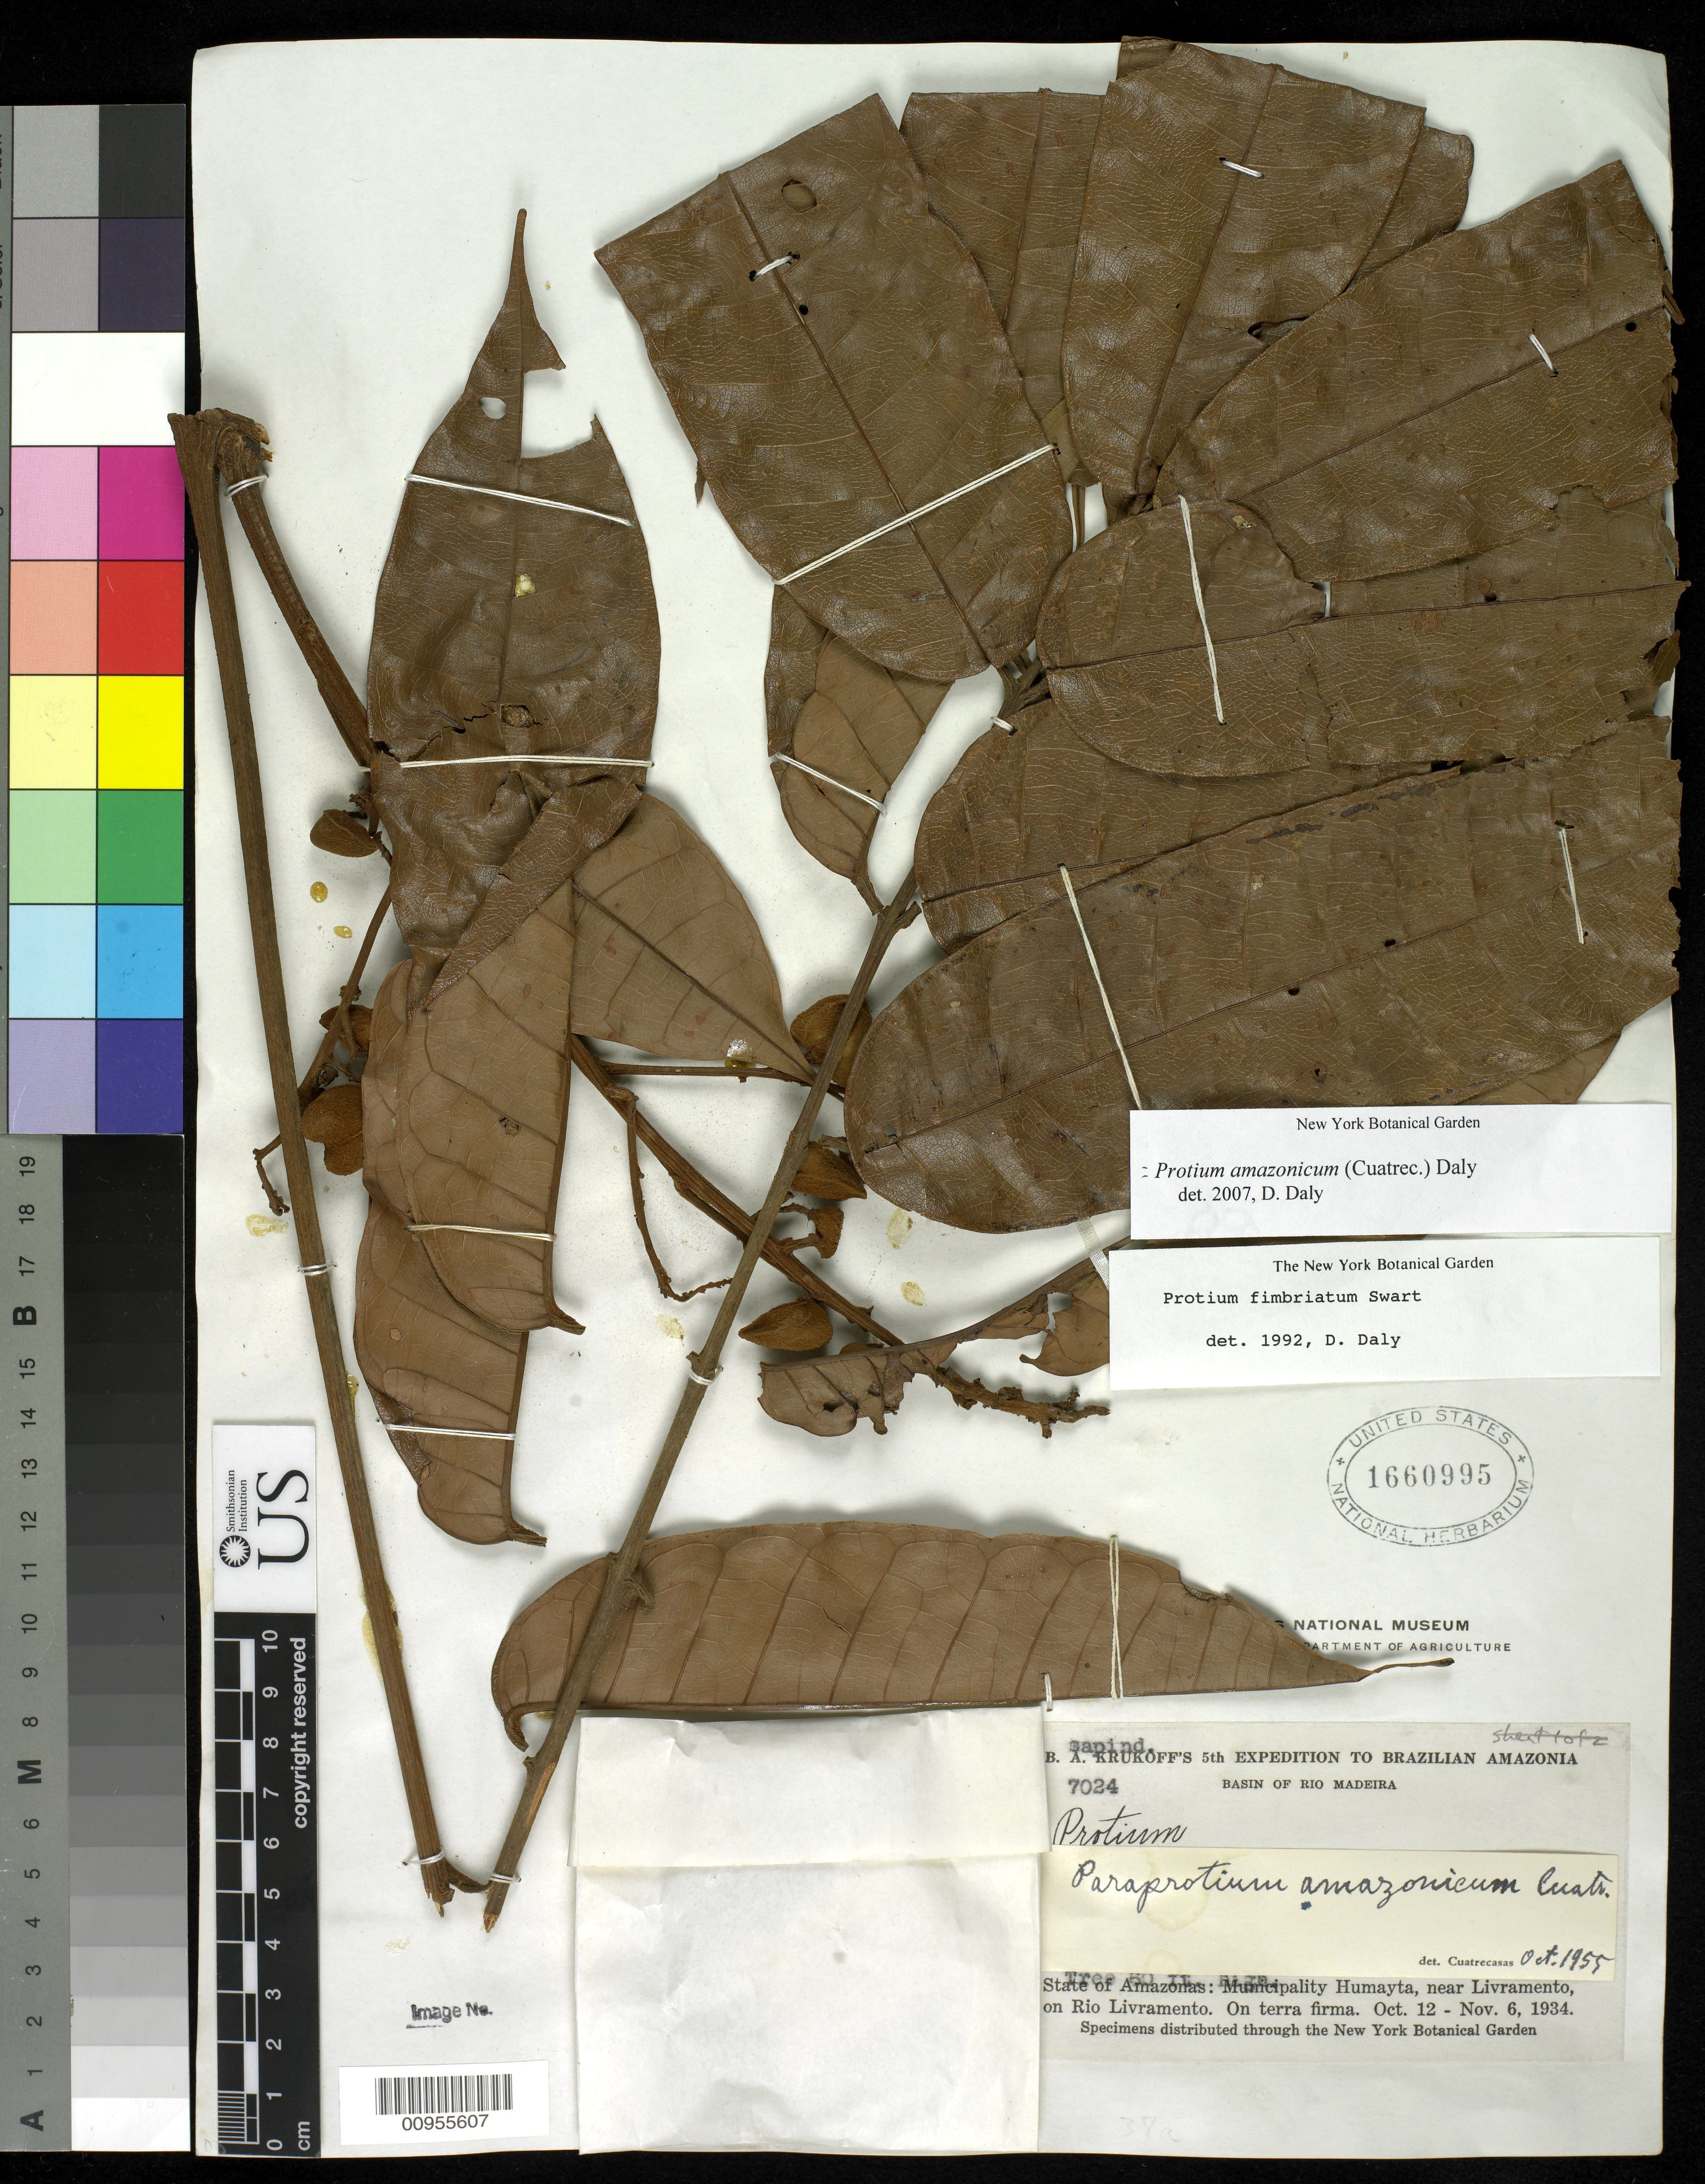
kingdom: Plantae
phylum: Tracheophyta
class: Magnoliopsida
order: Sapindales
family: Burseraceae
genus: Protium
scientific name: Protium fimbriatum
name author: Swart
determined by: Daly, D. C.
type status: Isotype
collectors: B. A. Krukoff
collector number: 7024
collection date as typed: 12 Oct 1934 to 06 Nov 1934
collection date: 1934-10-12/1934-11-06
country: Brazil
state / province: Amazonas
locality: Basin of Rio Madeira. Municipality Humayta, near Livramento, on Río Livramento.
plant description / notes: Tropicos erroneously cites Krukoff 7024 as syntype (with 1308 as additional syntype) but protologue explicitly cites holotype as Krukoff 7024 at U.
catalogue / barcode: US 1660995